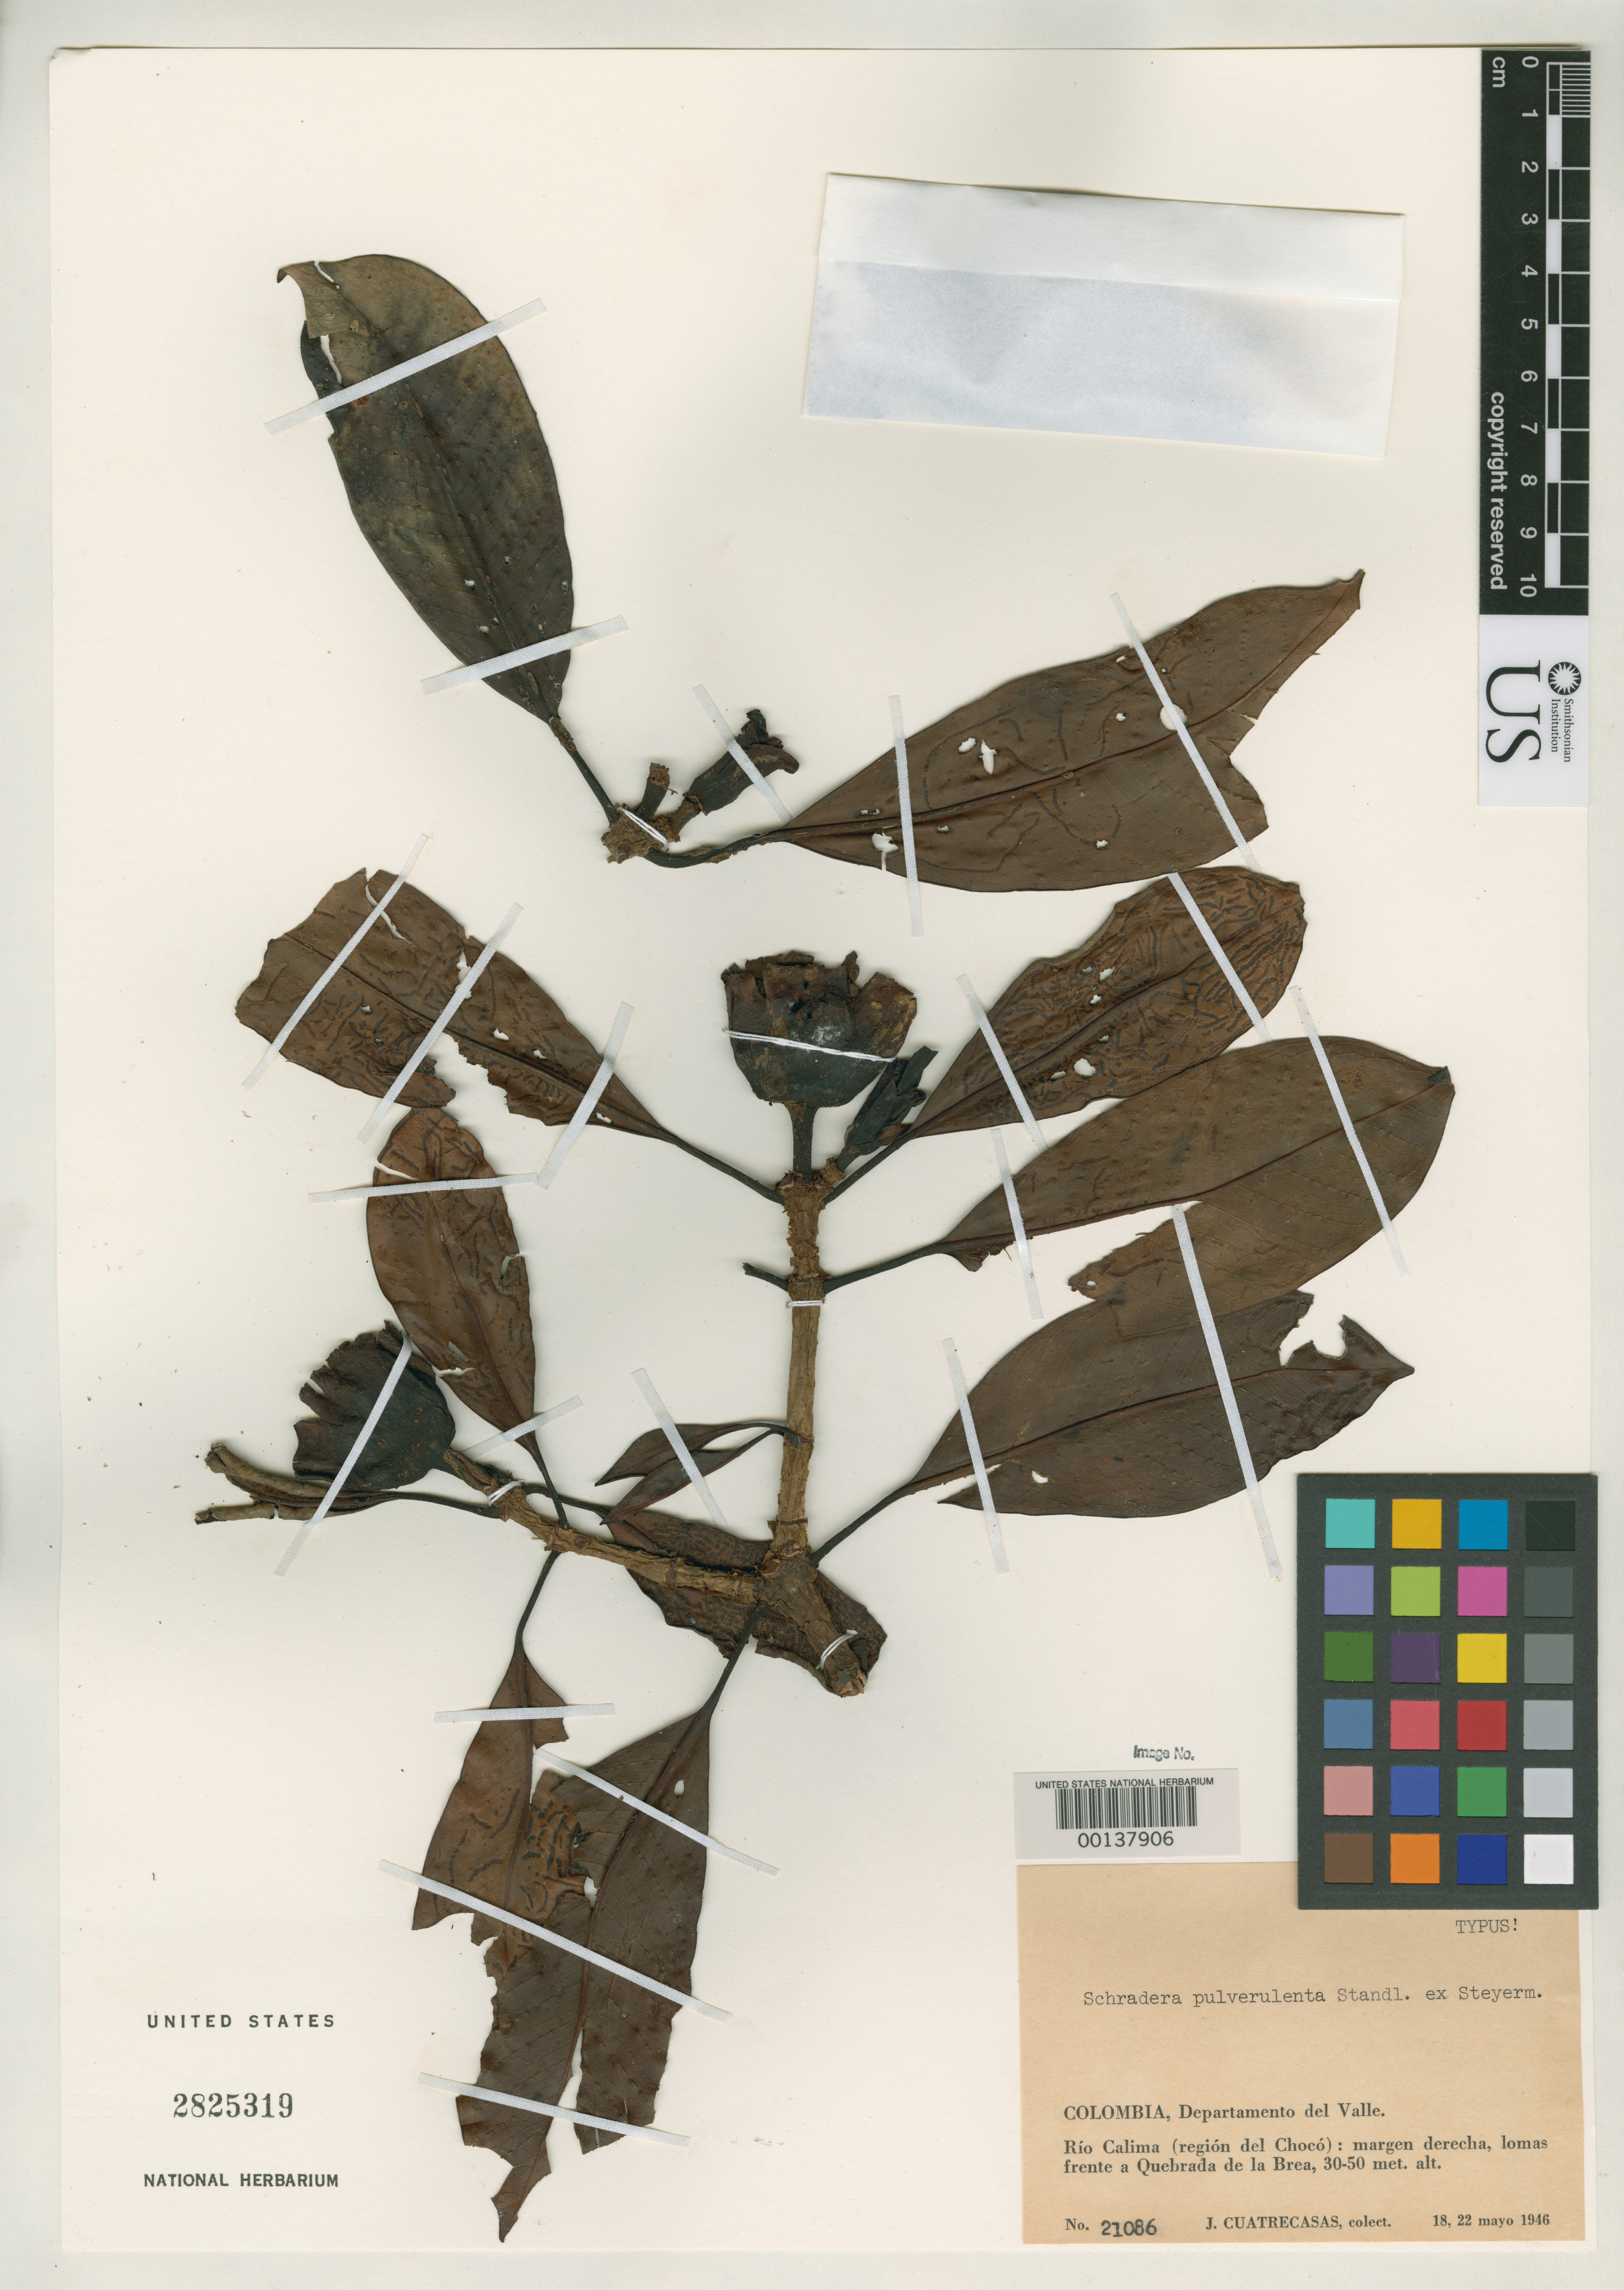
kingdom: Plantae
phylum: Tracheophyta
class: Magnoliopsida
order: Gentianales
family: Rubiaceae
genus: Schradera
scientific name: Schradera pulverulenta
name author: Steyerm.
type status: Holotype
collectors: J. Cuatrecasas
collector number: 21086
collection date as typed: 18 May 1946 and 22 May 1946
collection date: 1946-05-18,1946-05-22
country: Colombia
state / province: Valle del Cauca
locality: Rio Calima, Quebrada de La Brea.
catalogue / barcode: US 2825319